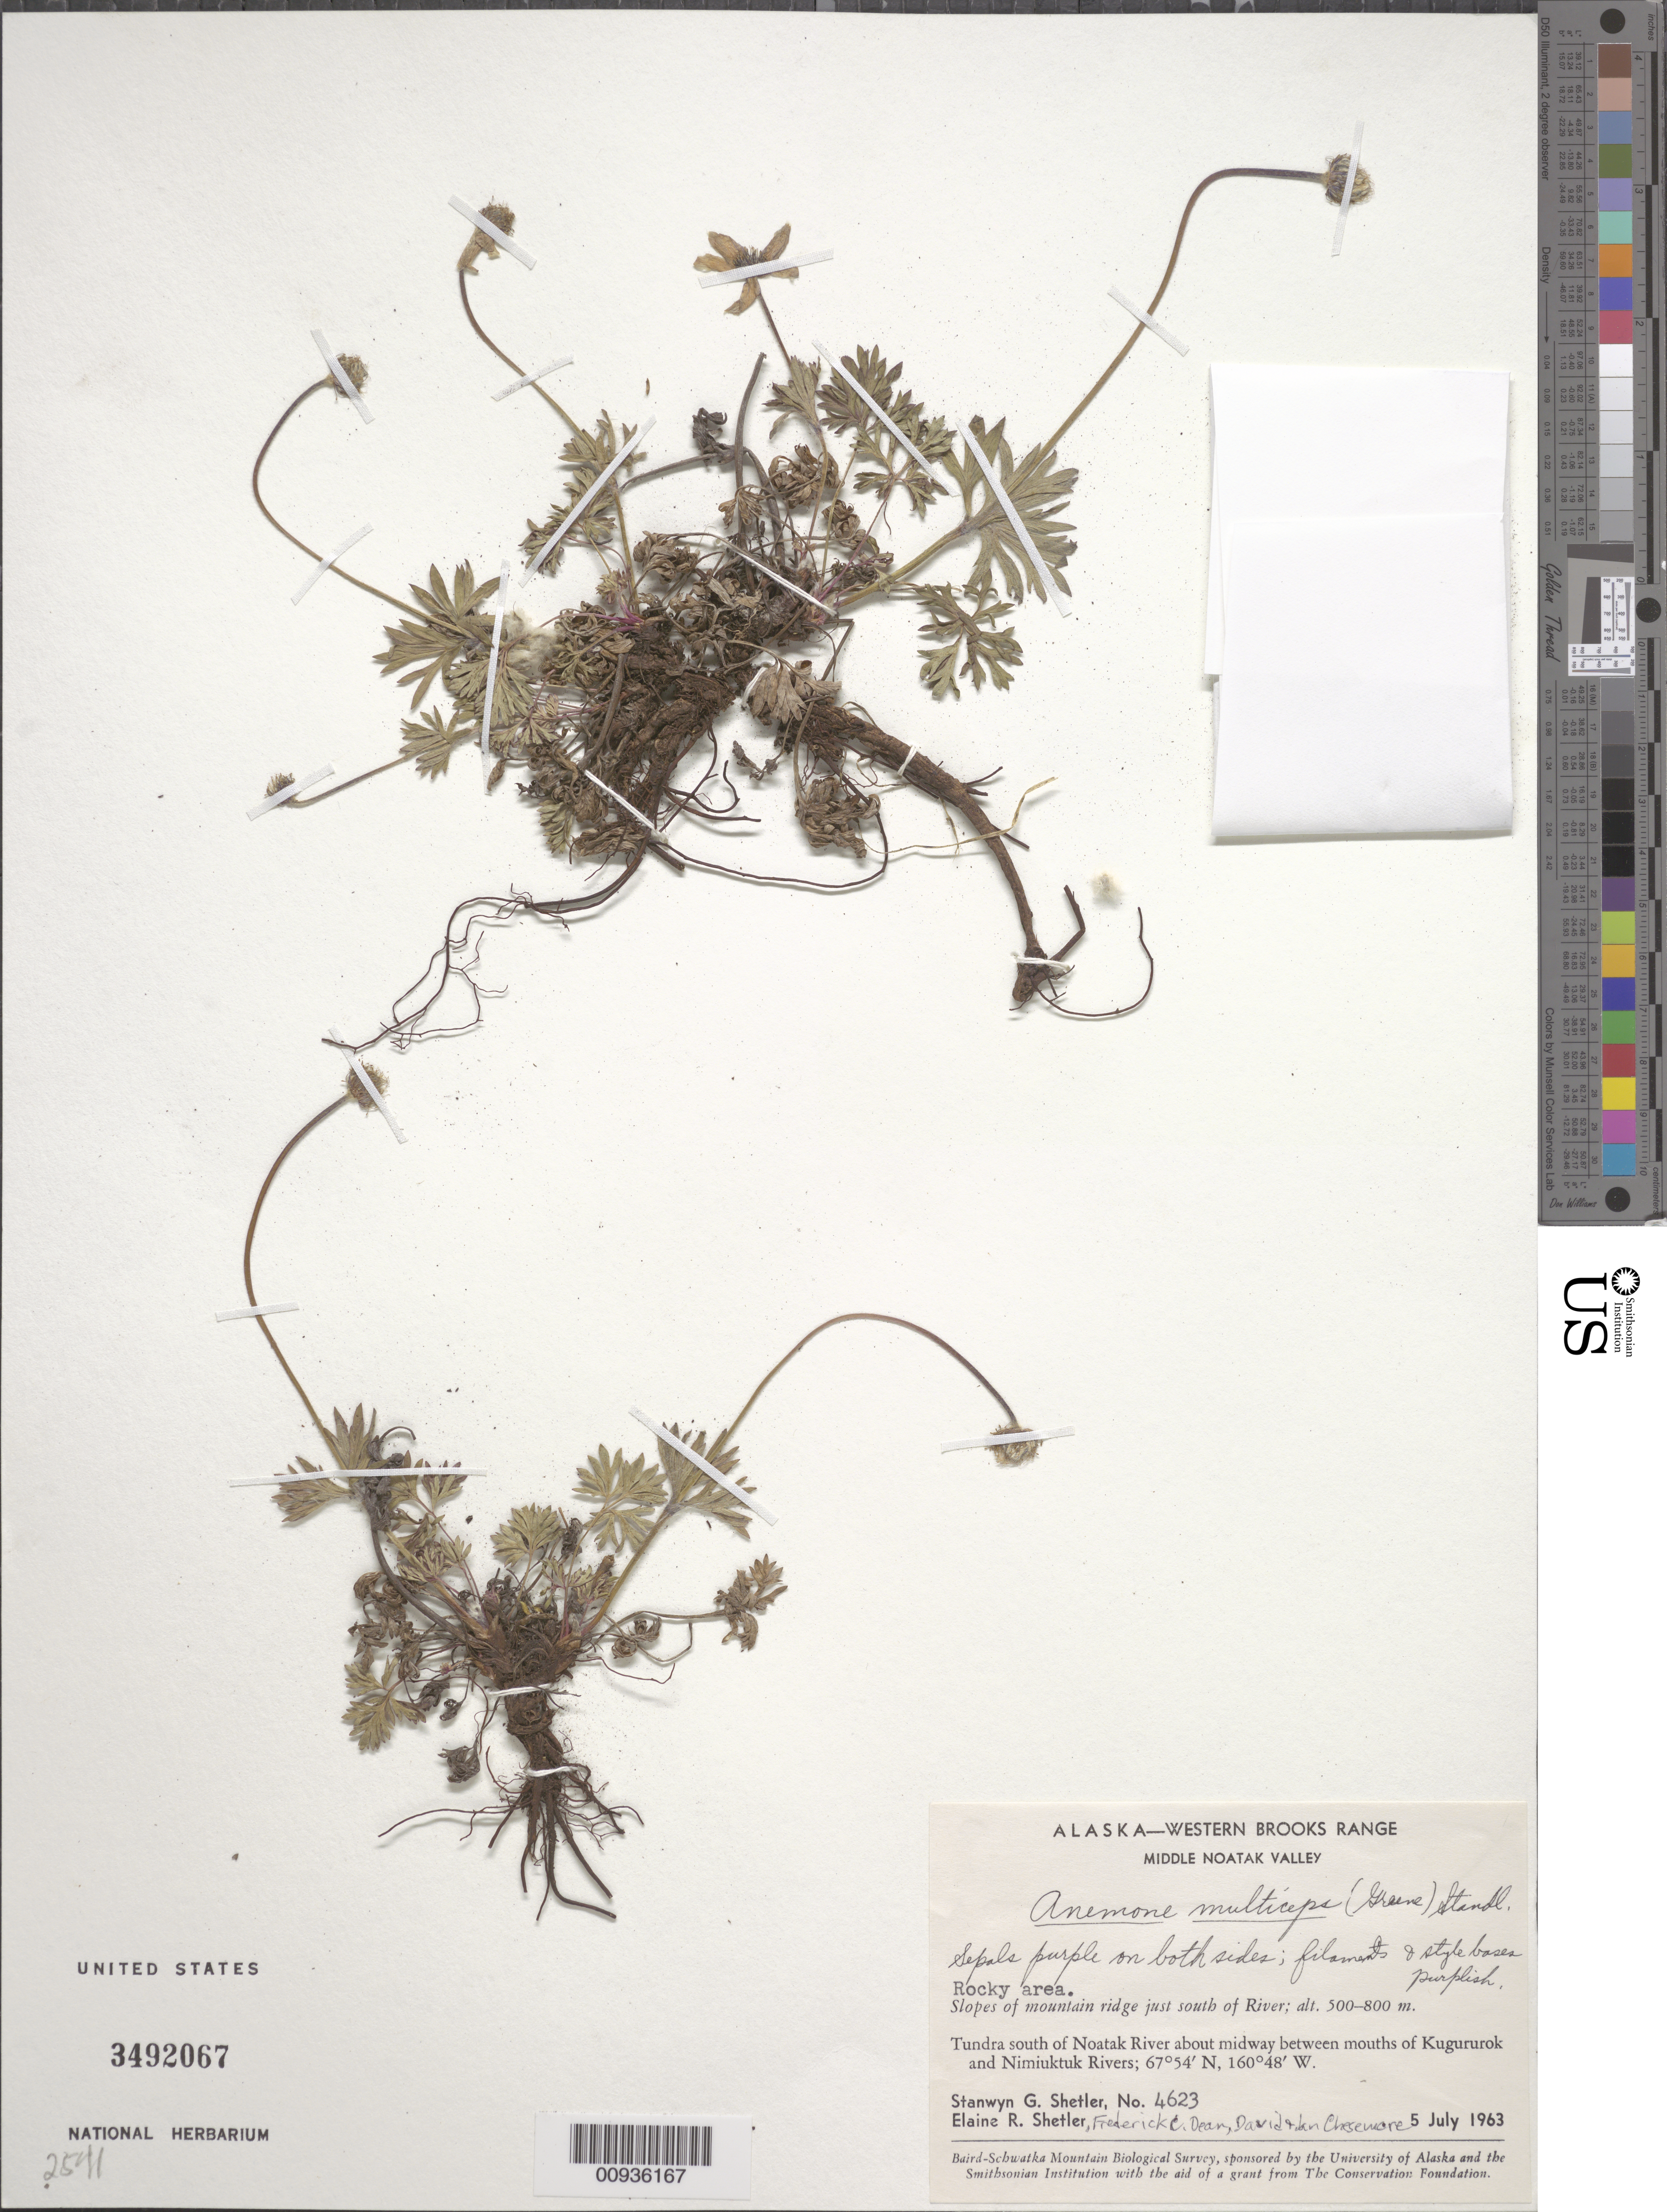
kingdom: Plantae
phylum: Tracheophyta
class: Magnoliopsida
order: Ranunculales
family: Ranunculaceae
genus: Anemone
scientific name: Anemone multiceps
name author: (Greene) Standl.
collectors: S. Shetler, E. R. Shetler, F. C. Dean, D. Chesemore & J. Chesemore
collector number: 4623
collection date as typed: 05 Jul 1963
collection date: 1963-07-05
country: United States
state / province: Alaska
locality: S of Noatak River about midway between mouths of Kugururok and Nimiuktuk Rivers. Western Brooks Range, Middle Noatak Valley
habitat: Tundra. Slopes of mountain ridge just south of River. Rocky area.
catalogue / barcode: US 3492067